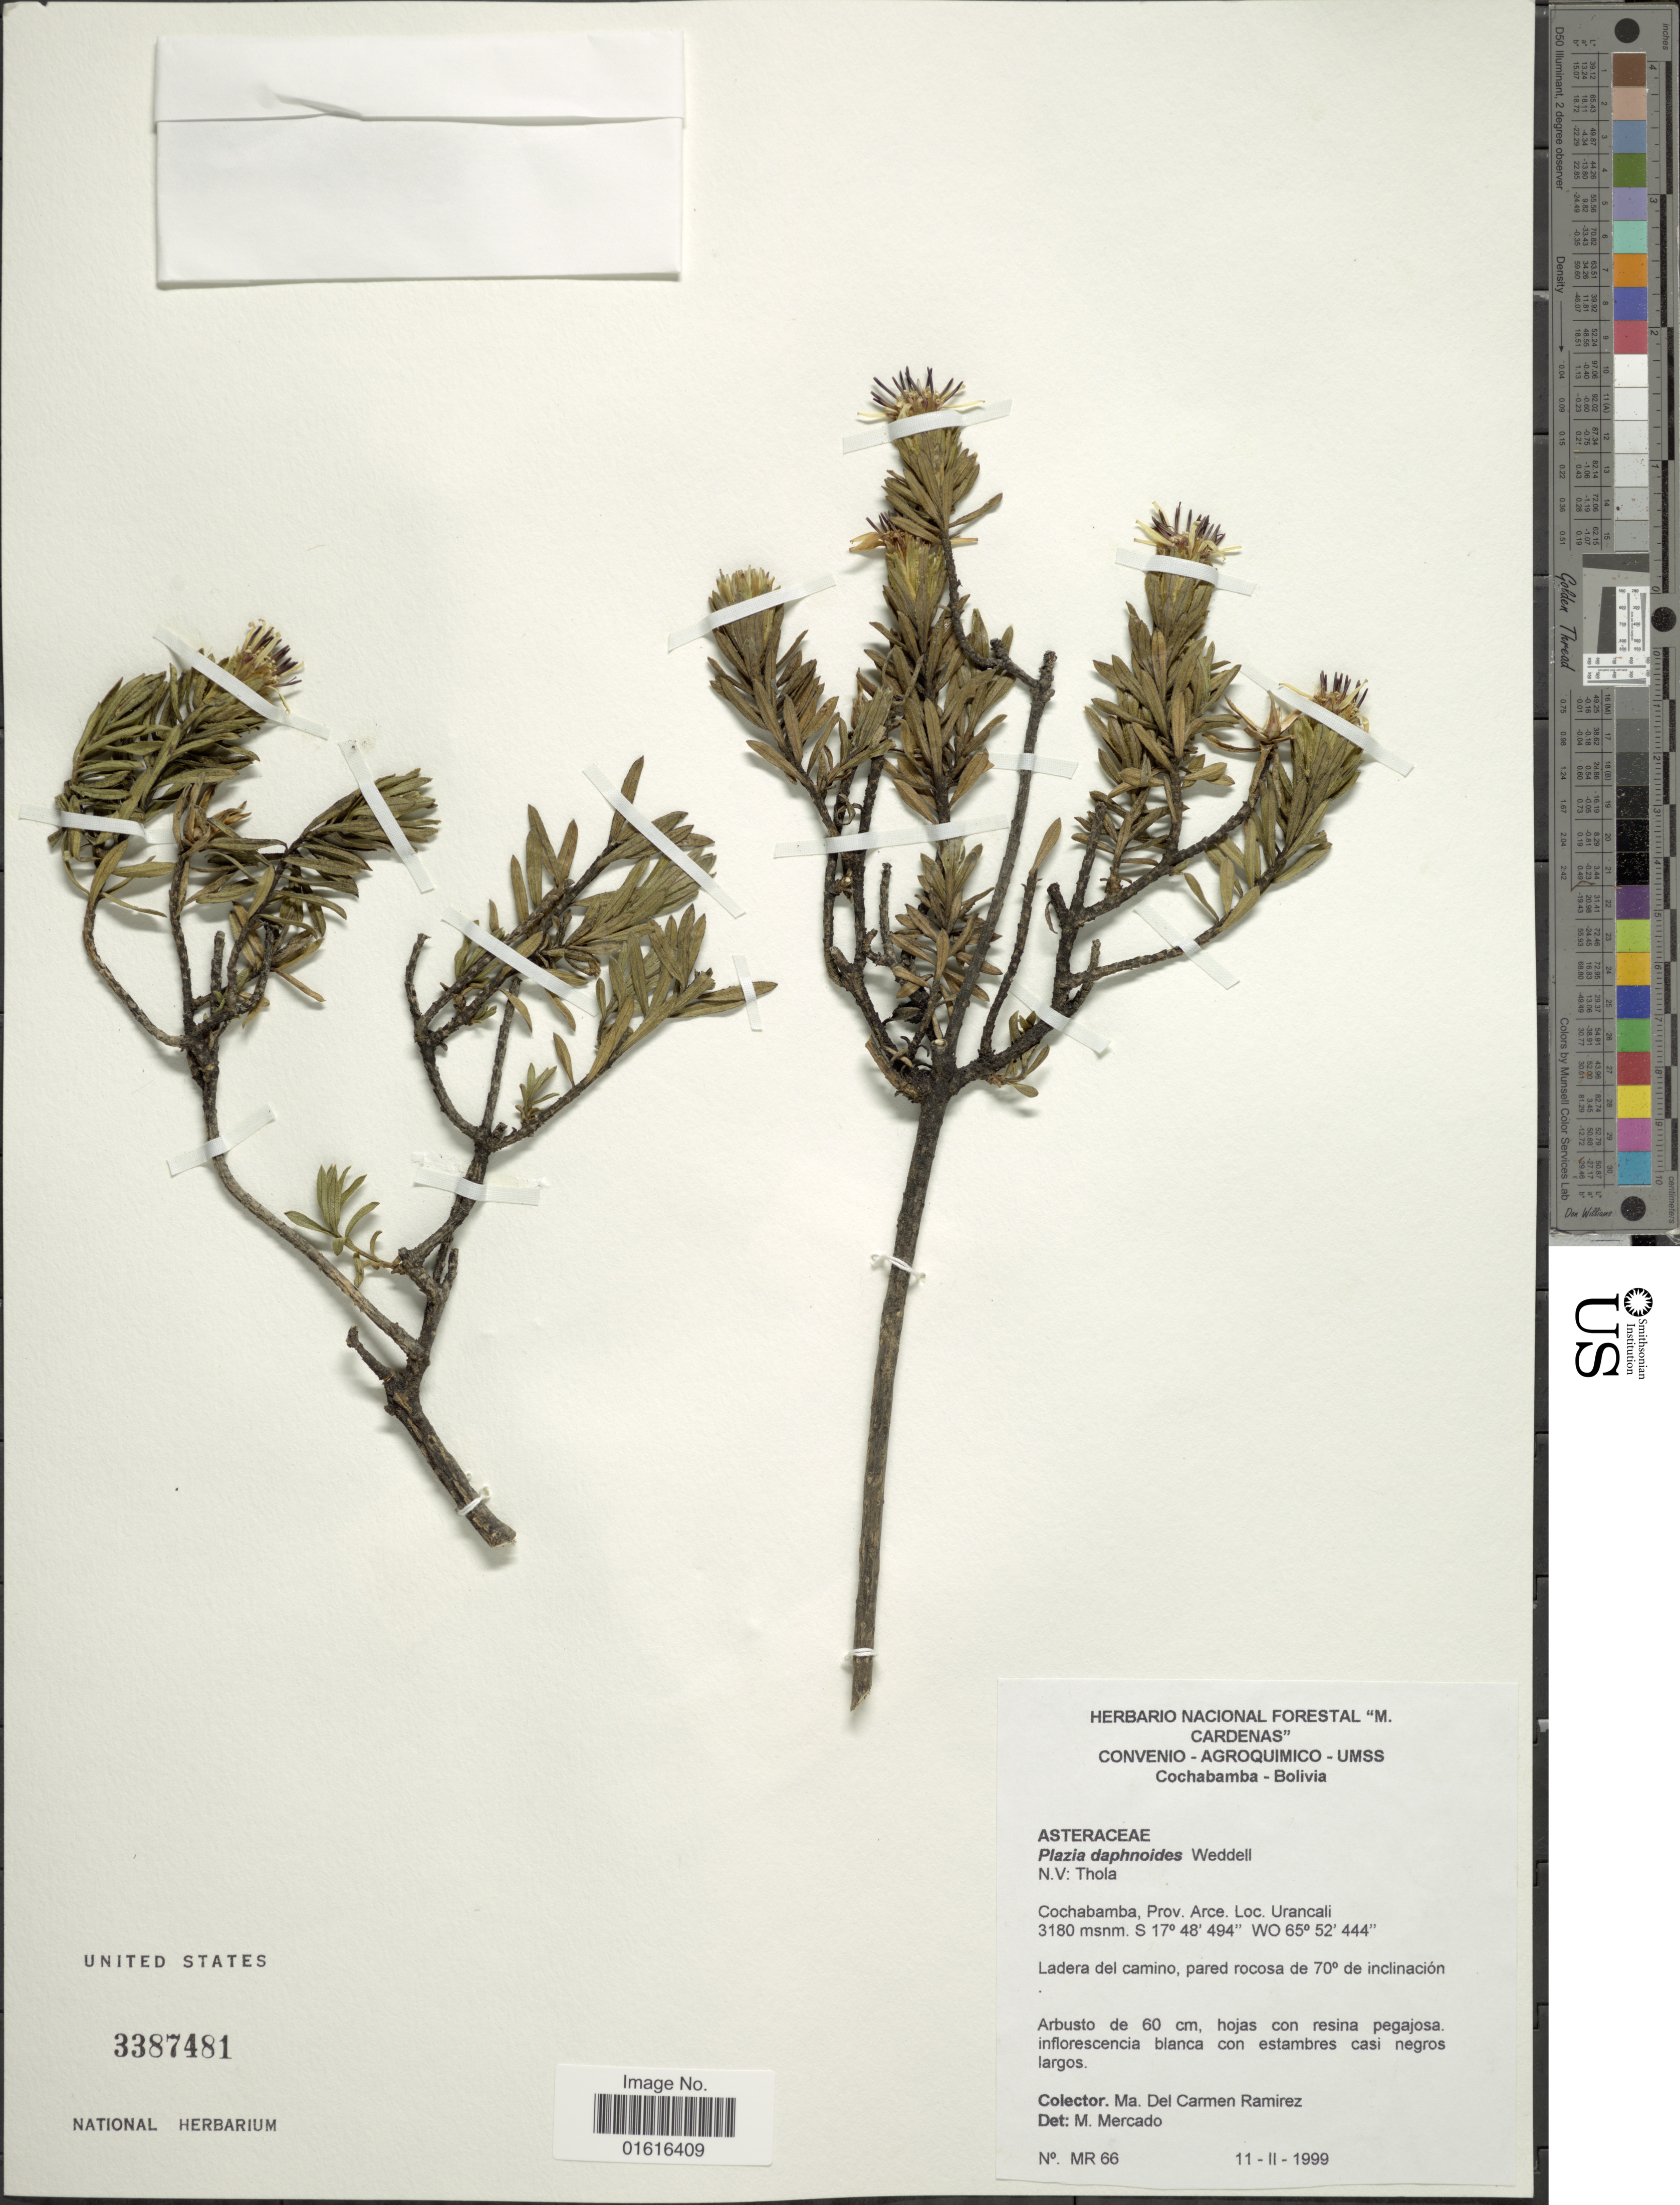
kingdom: Plantae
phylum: Tracheophyta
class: Magnoliopsida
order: Asterales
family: Asteraceae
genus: Plazia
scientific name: Plazia daphnoides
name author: Wedd.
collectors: M. Del Carmen Ramirez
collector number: MR66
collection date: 1999-02-11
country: Bolivia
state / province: Cochabamba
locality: Prov. Arce, Loc. Urancali, Ladera del camino, pared rocosa de 70 ° de inclinacion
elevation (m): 3180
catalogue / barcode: US 3387481